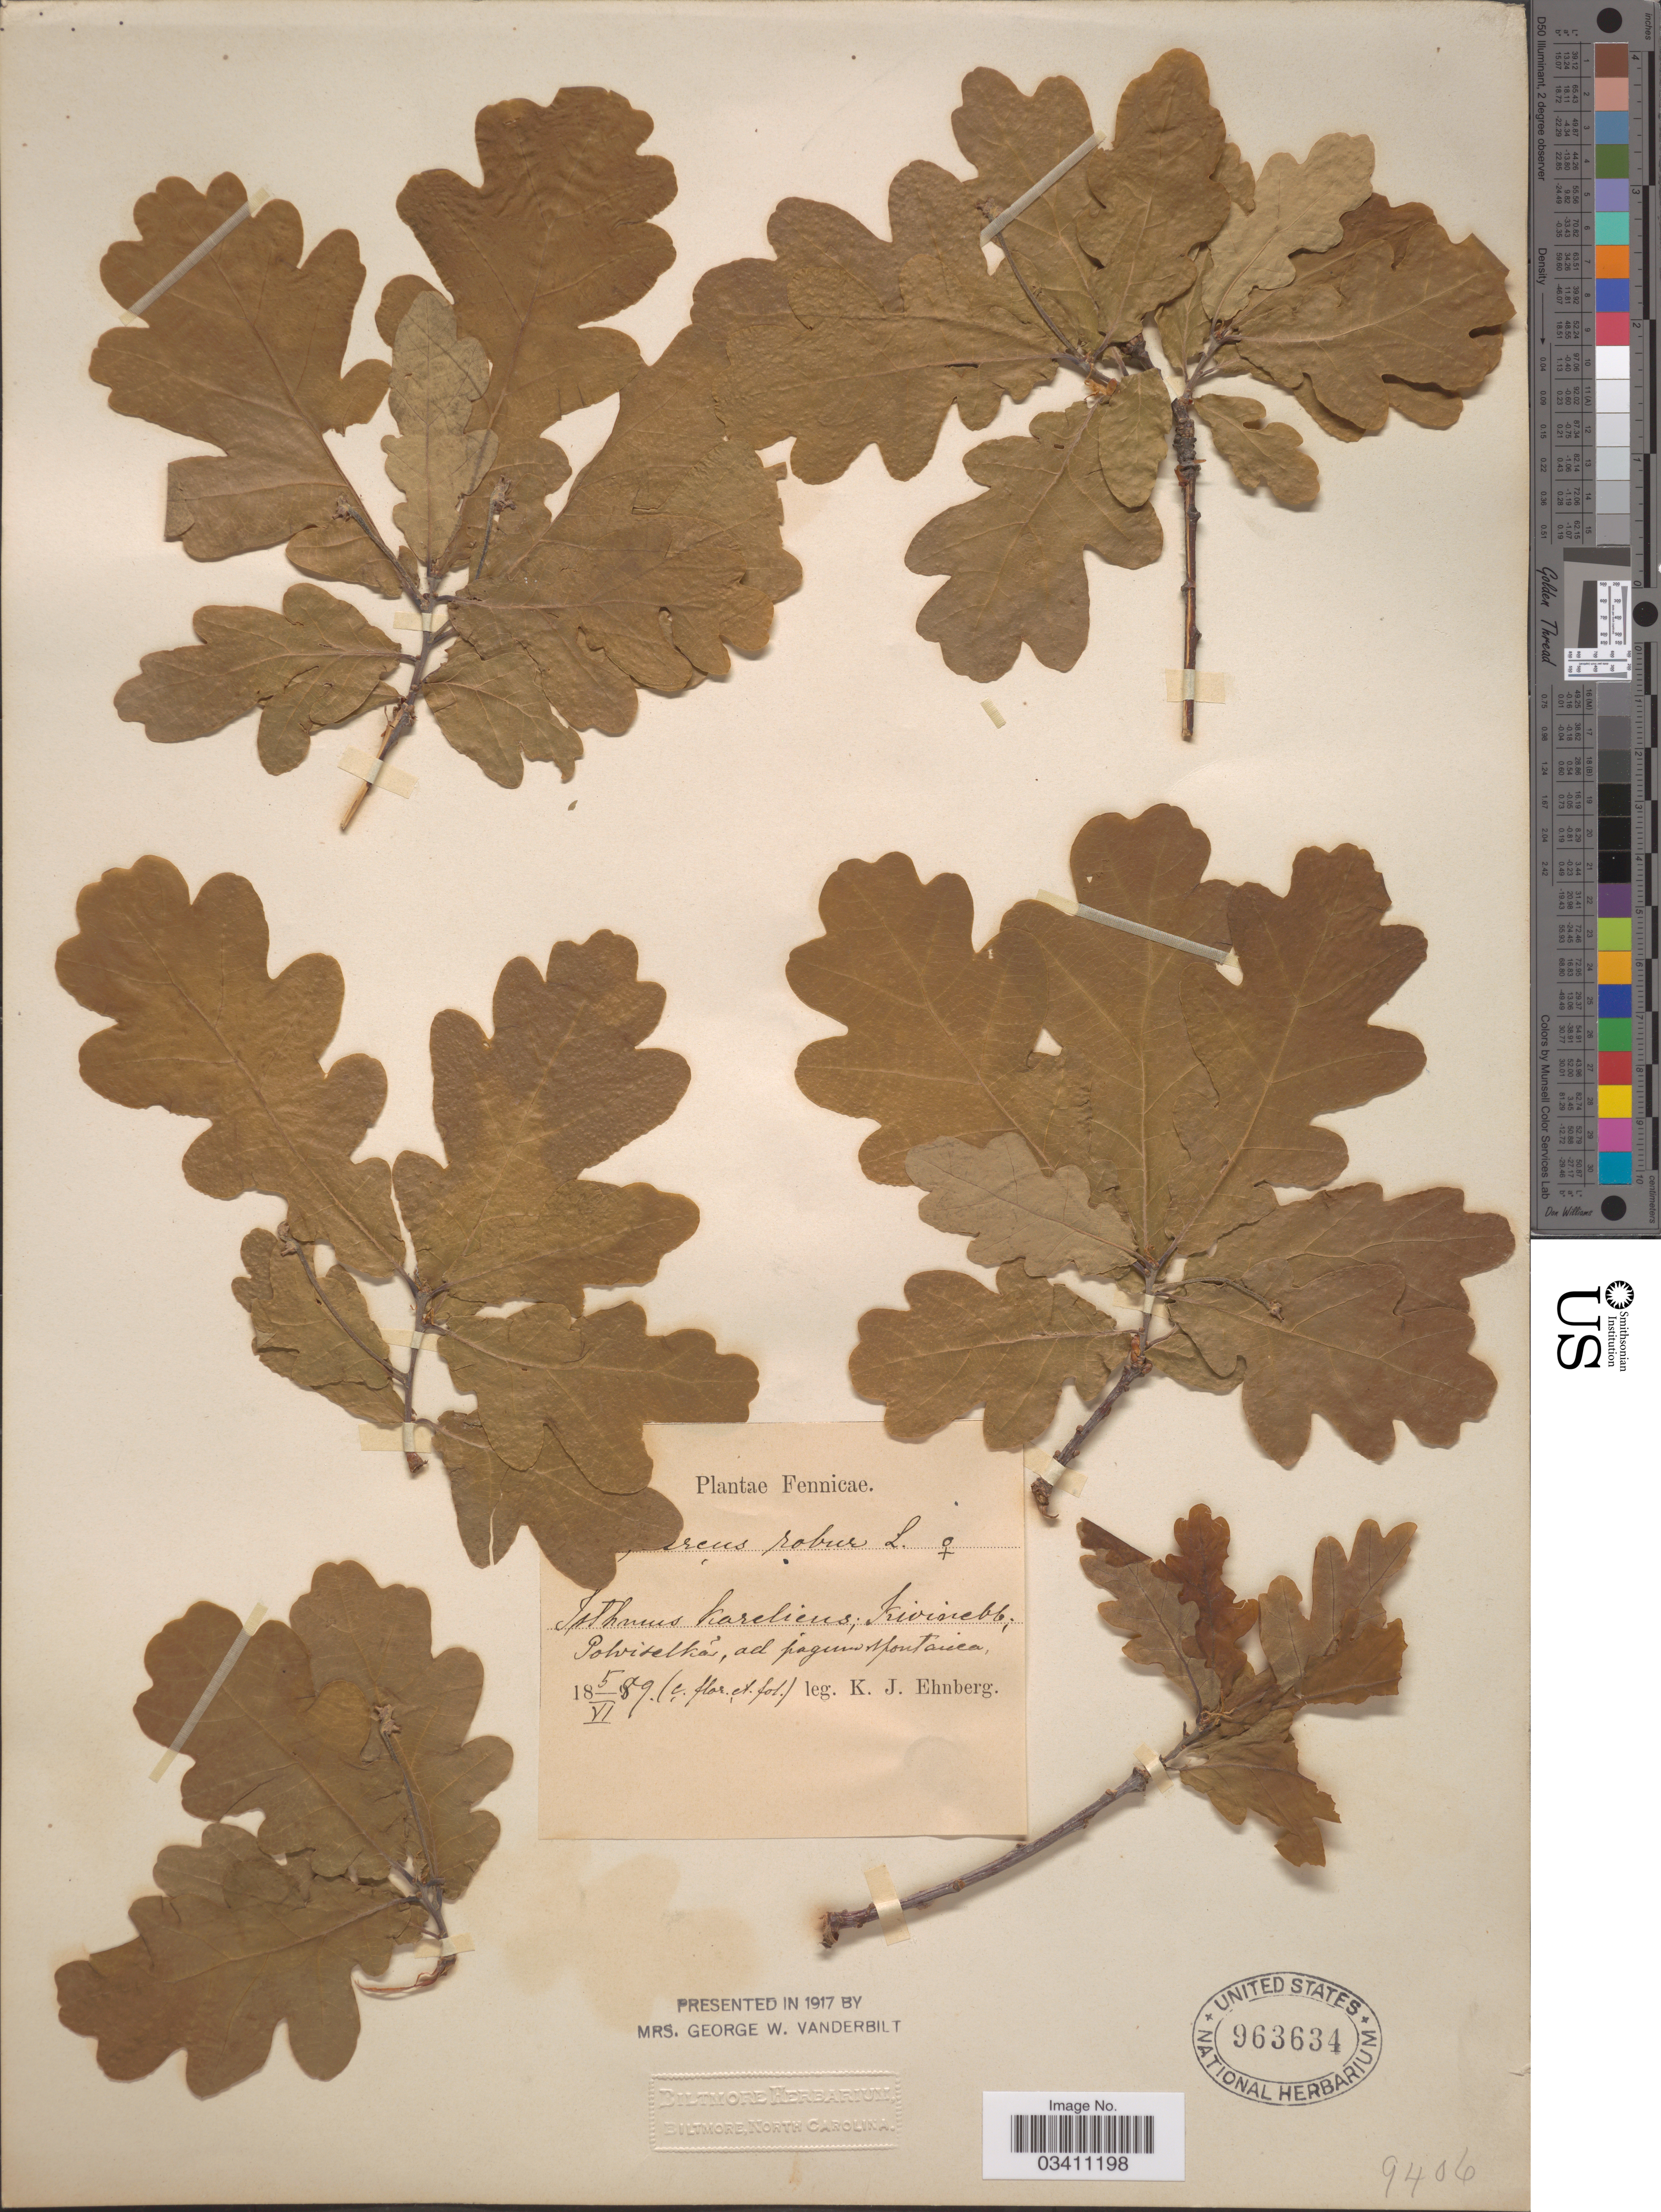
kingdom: Plantae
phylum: Tracheophyta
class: Magnoliopsida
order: Fagales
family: Fagaceae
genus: Quercus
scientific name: Quercus robur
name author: L.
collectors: K. Ehnberg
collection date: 1889-06-05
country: Finland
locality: Fennicae. Isthmus Karelieus; Kivinebb; Polviselka, ad pagum Montanica.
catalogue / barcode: US 963634